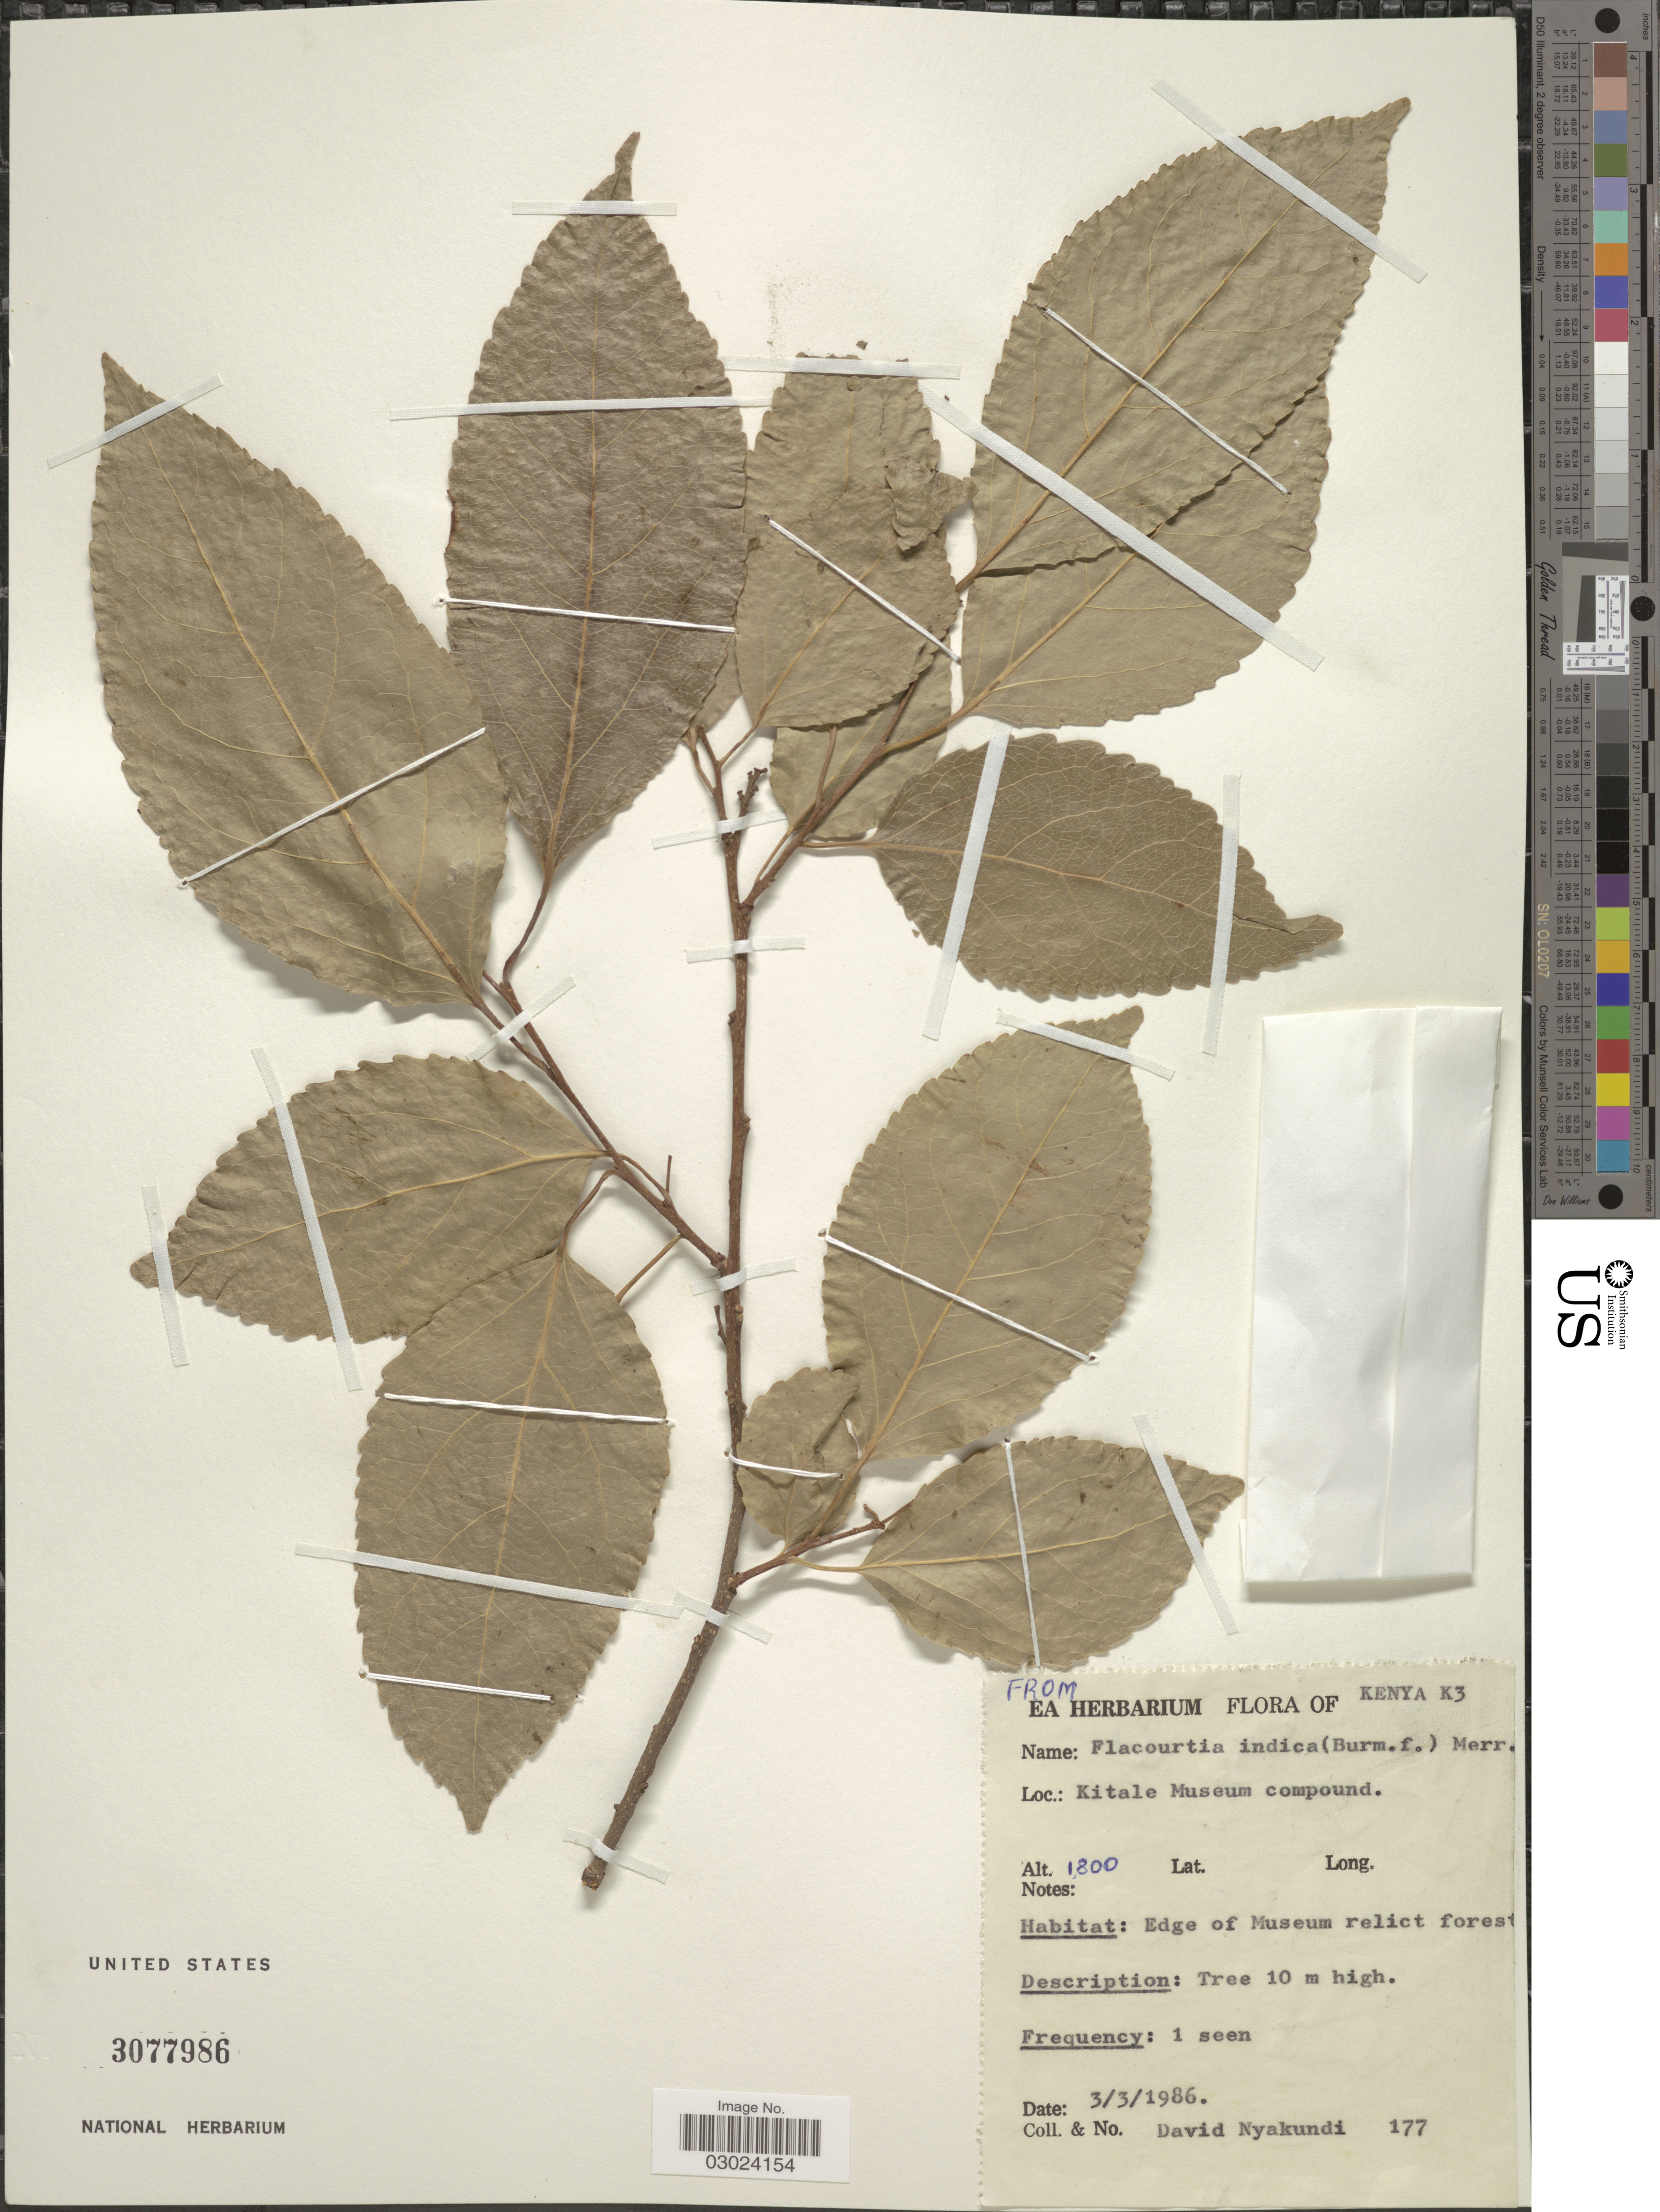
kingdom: Plantae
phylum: Tracheophyta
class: Magnoliopsida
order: Malpighiales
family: Salicaceae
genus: Flacourtia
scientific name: Flacourtia indica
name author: (Burm. f.) Merr.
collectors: D. Nyakundi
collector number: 177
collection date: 1986-03-03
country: Kenya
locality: Kenya K3. Kitale Museum compound.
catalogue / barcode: US 3077986